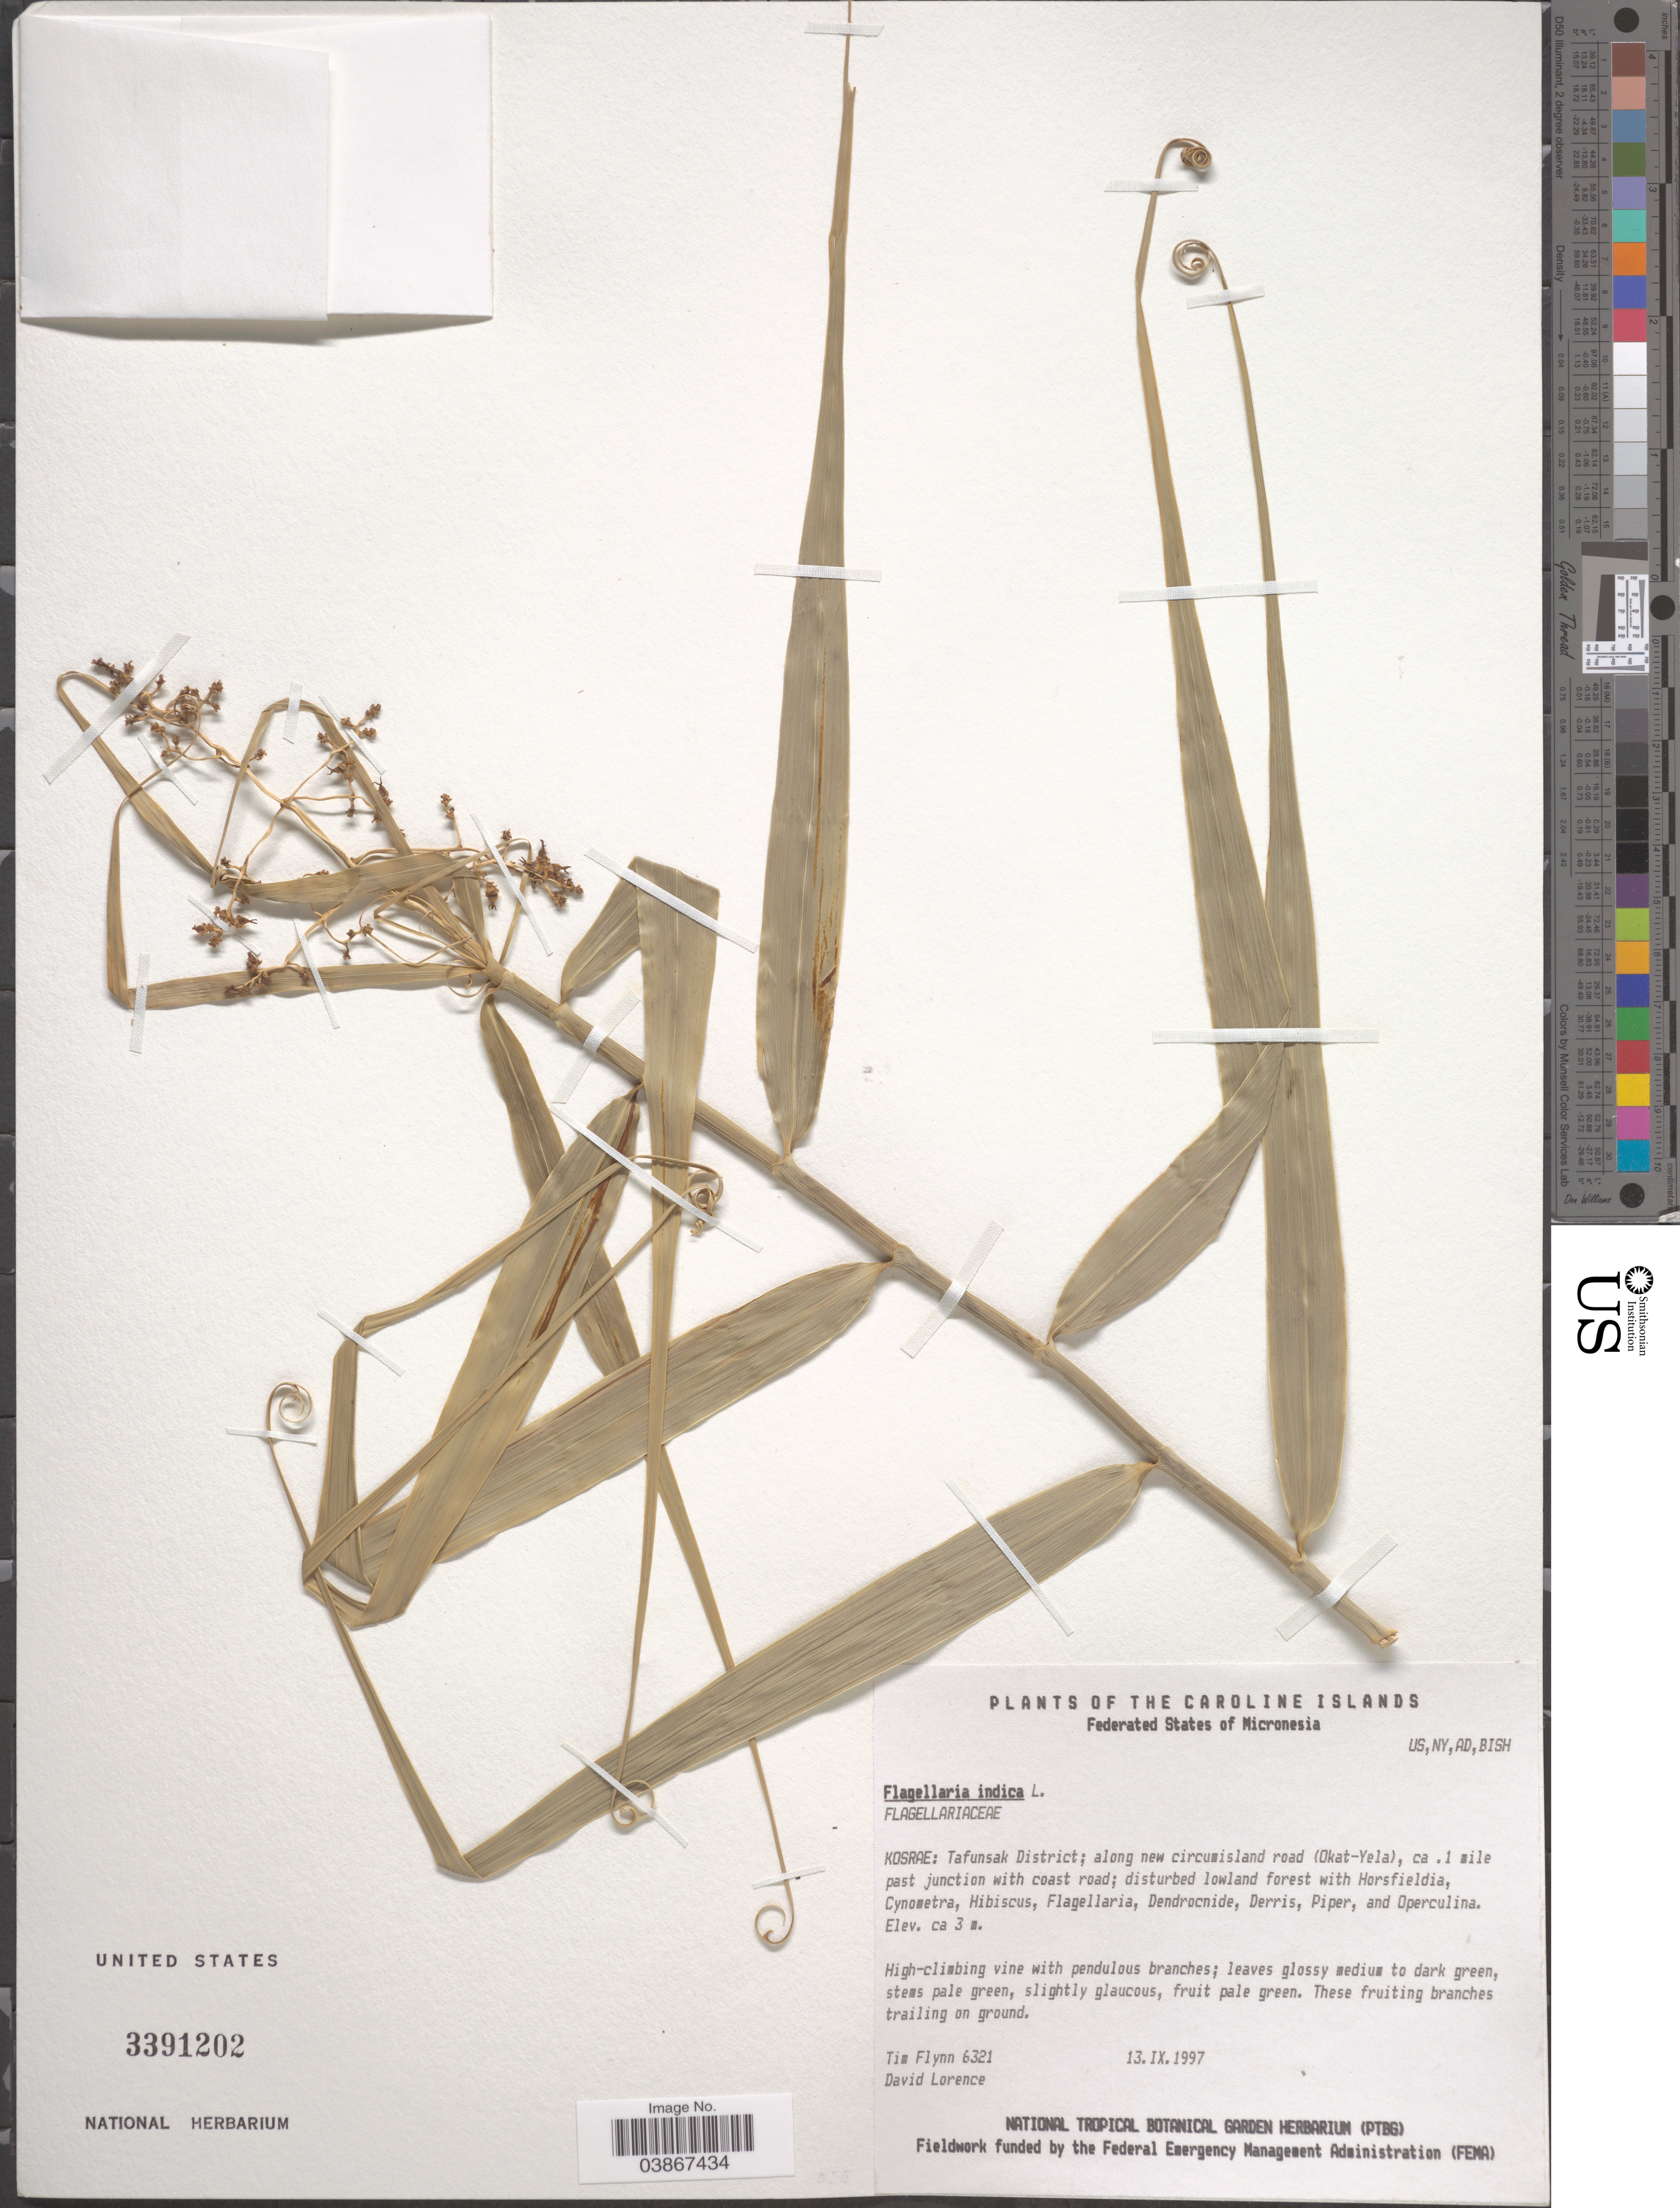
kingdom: Plantae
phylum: Tracheophyta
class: Liliopsida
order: Poales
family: Flagellariaceae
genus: Flagellaria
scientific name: Flagellaria indica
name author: L.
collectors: T. Flynn & D. Lorence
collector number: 6321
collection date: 1997-09-13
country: Micronesia, Federated States of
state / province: Kosrae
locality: Caroline Islands. Kosrae: Tafunsak District; along new circumisland road (Okat-Yela), ca .1 mile past junction with coast road.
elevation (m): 3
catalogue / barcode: US 3391202